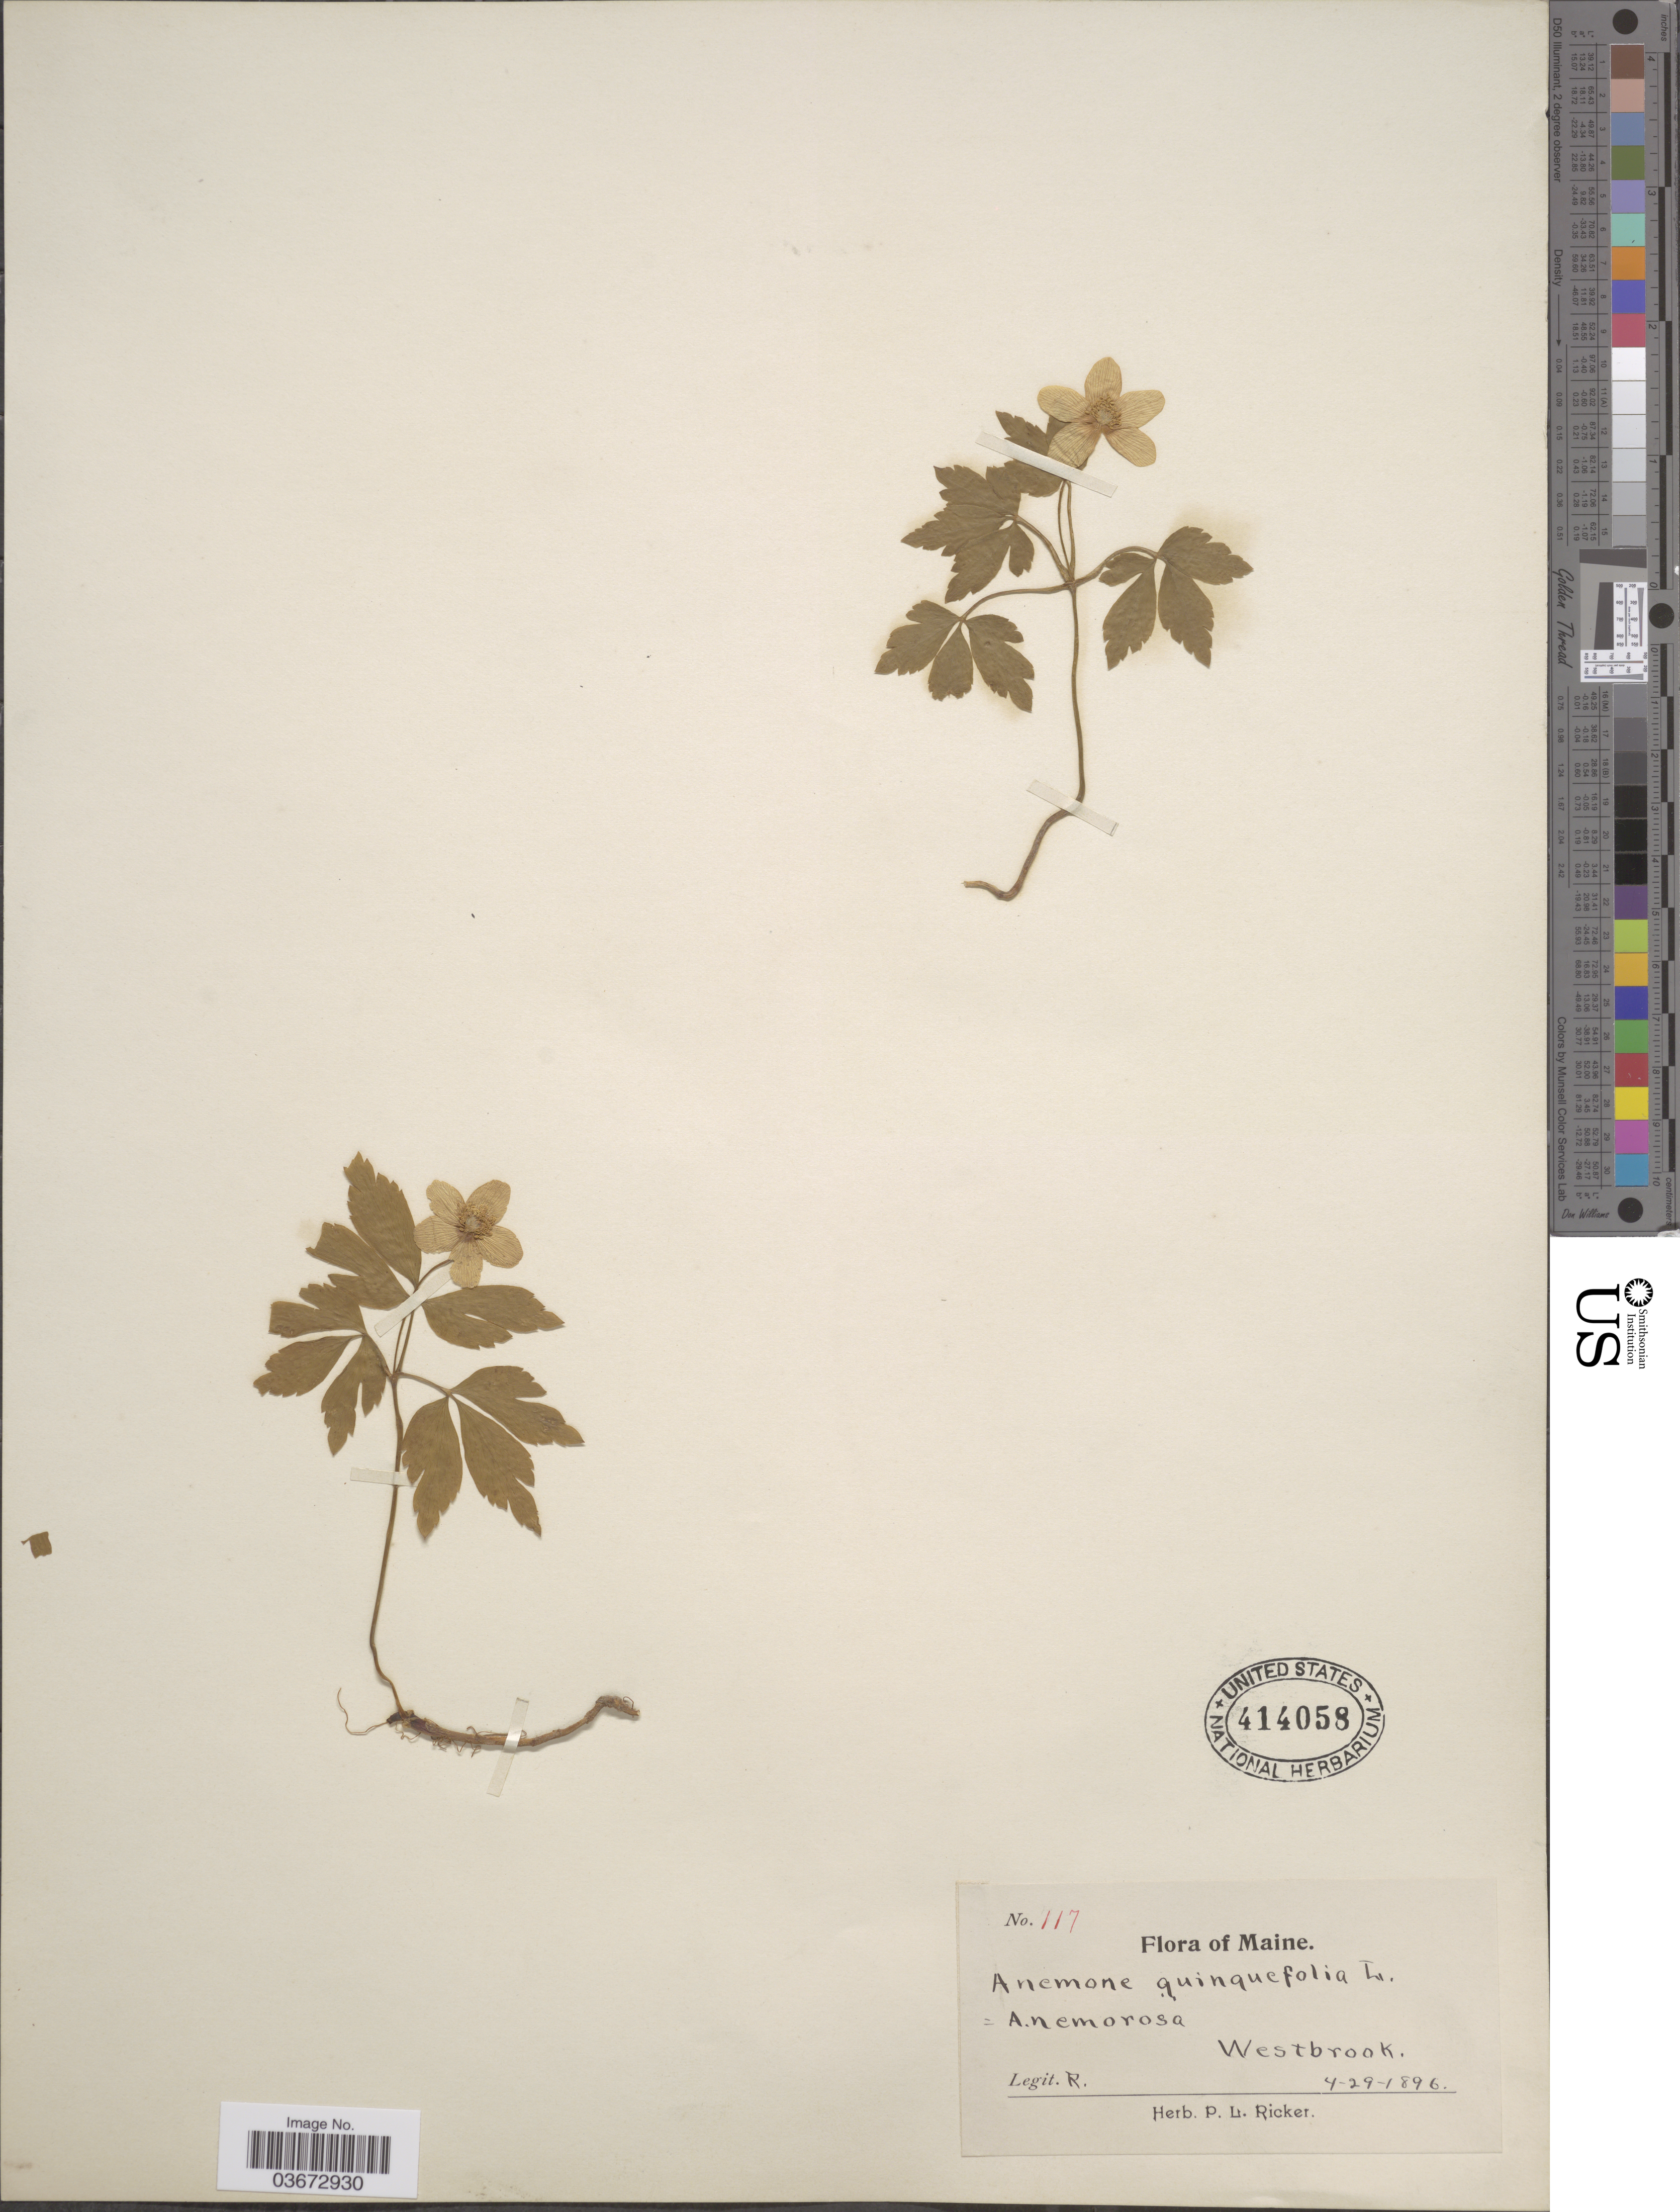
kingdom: Plantae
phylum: Tracheophyta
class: Magnoliopsida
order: Ranunculales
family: Ranunculaceae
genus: Anemone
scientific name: Anemone quinquefolia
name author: L.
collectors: P. Ricker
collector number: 117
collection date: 1896-04-29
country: United States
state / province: Maine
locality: Westbrook.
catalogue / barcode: US 414058